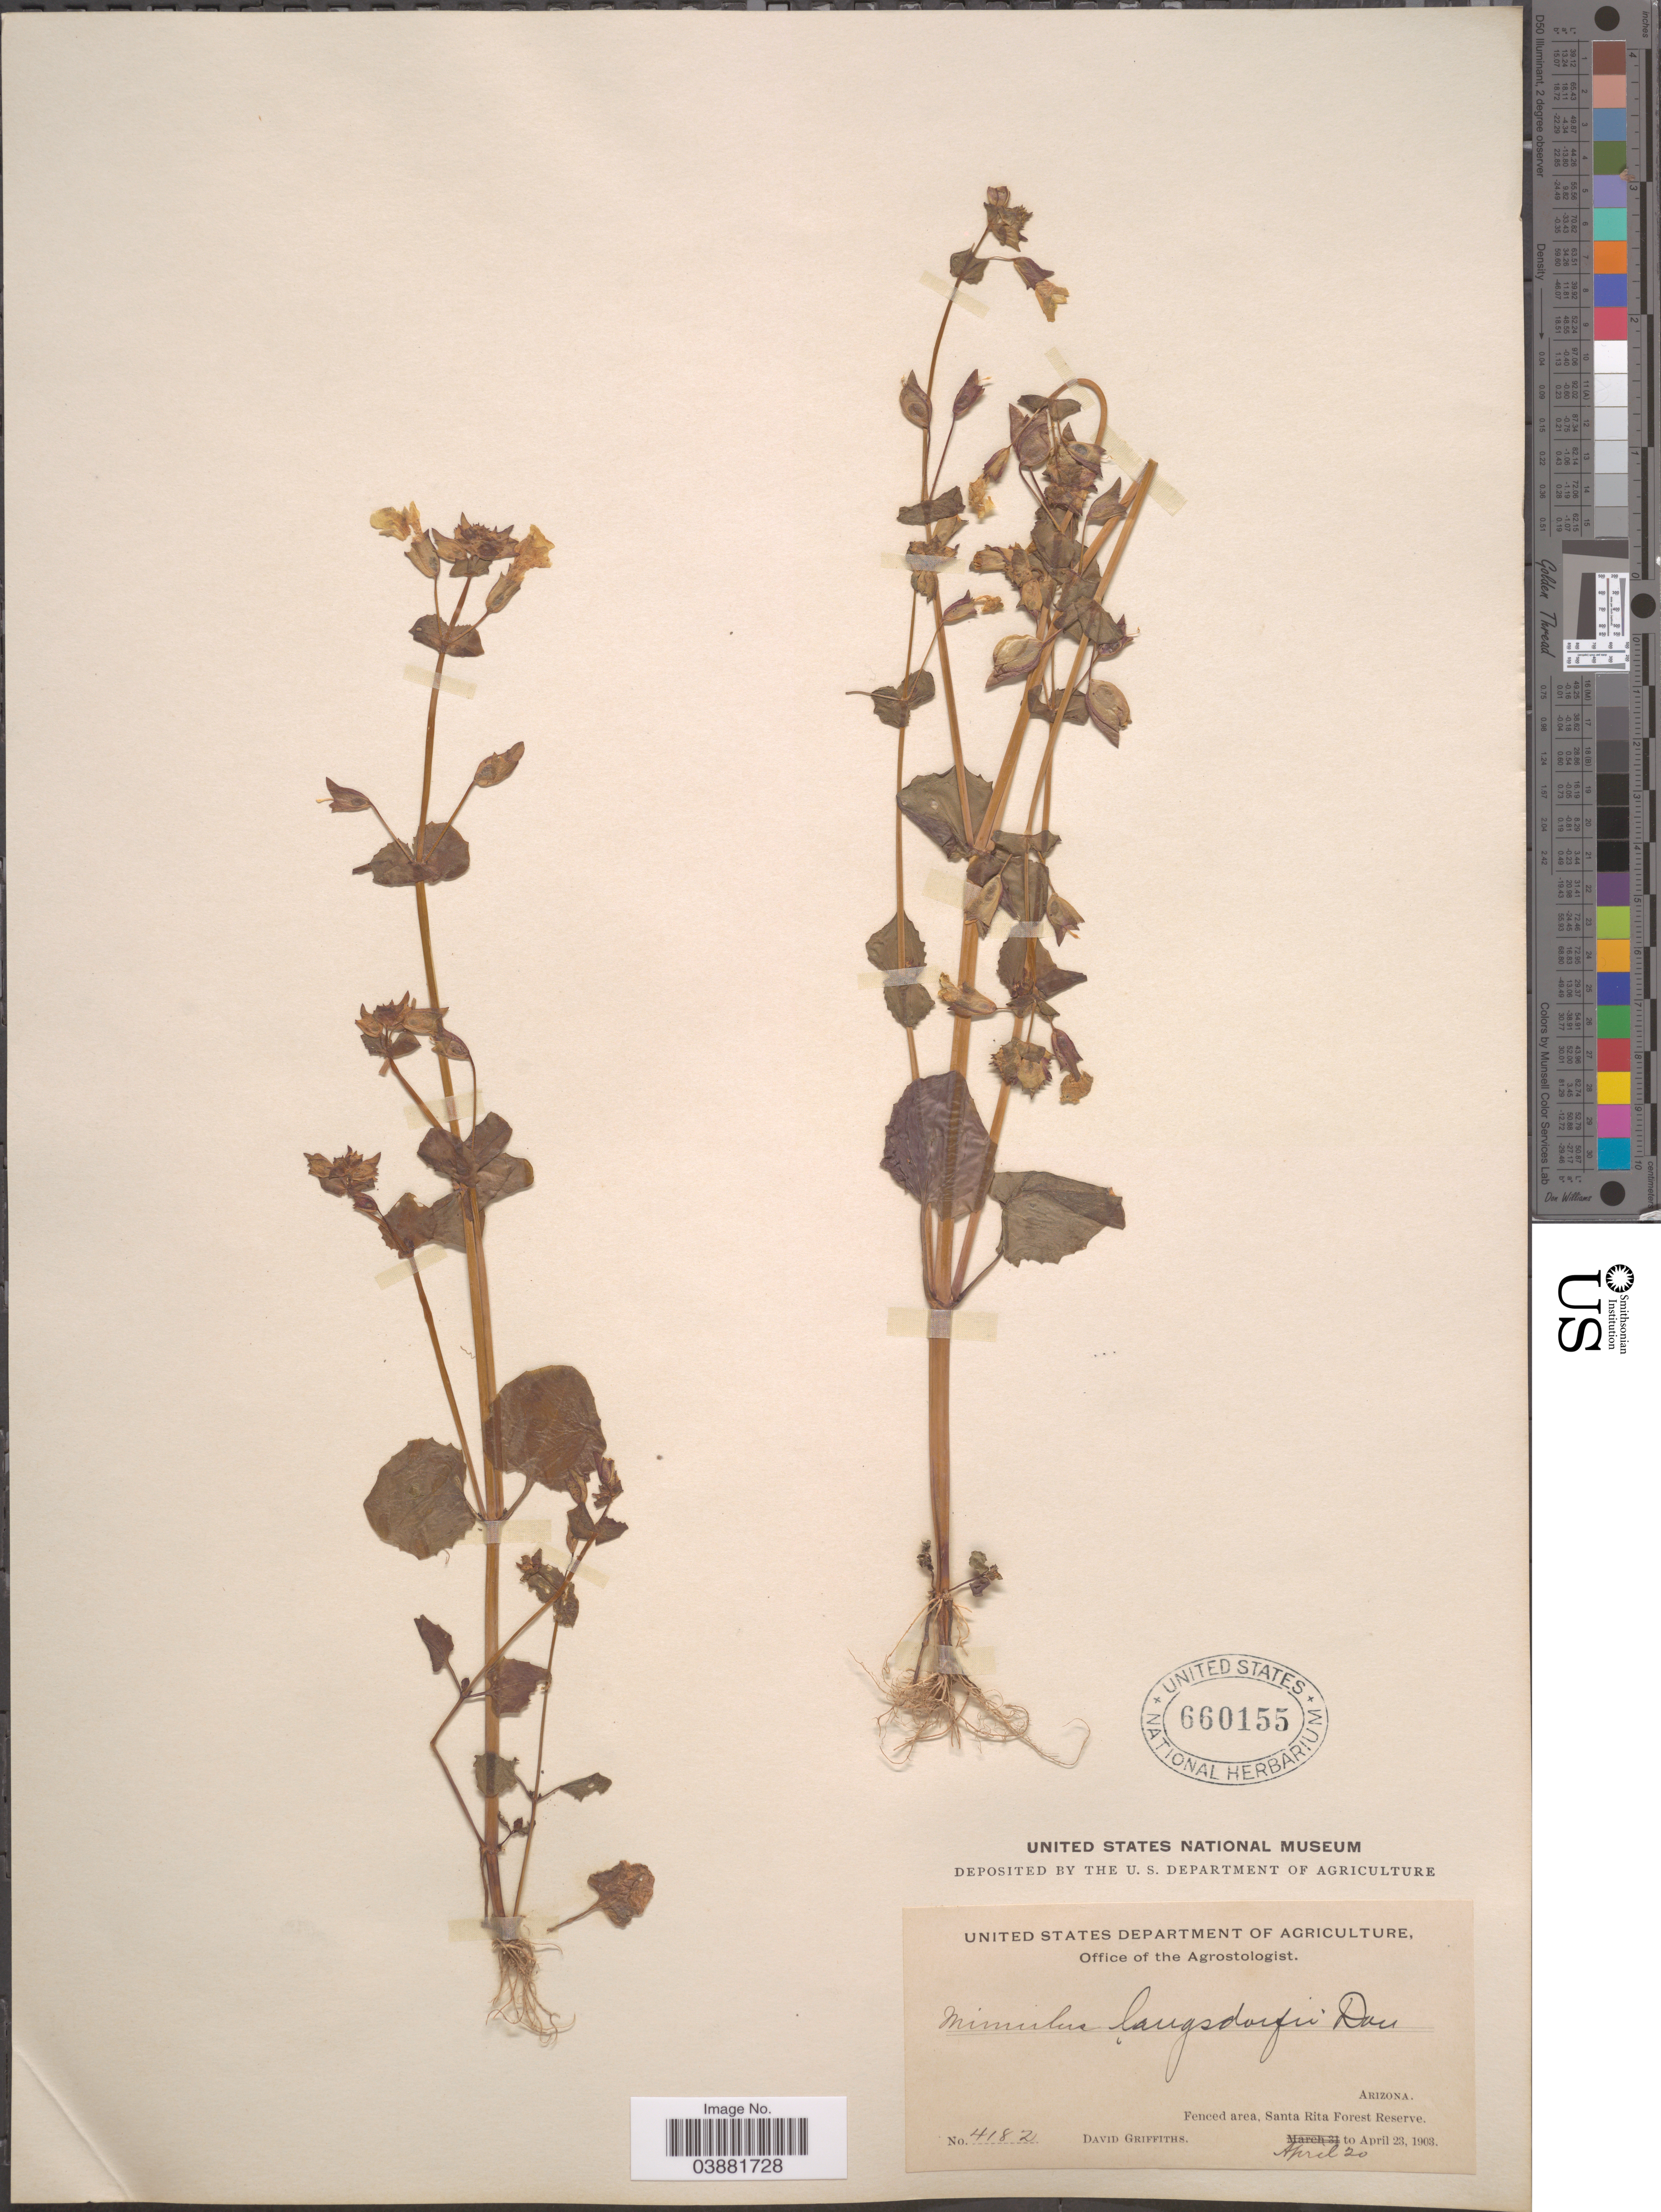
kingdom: Plantae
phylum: Tracheophyta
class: Magnoliopsida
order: Lamiales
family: Phrymaceae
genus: Mimulus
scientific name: Mimulus guttatus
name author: DC.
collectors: D. Griffiths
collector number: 4182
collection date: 1903-04-20/1903-04-23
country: United States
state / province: Arizona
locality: Fenced area, Santa Rita Forest Reserve.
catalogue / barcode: US 660155